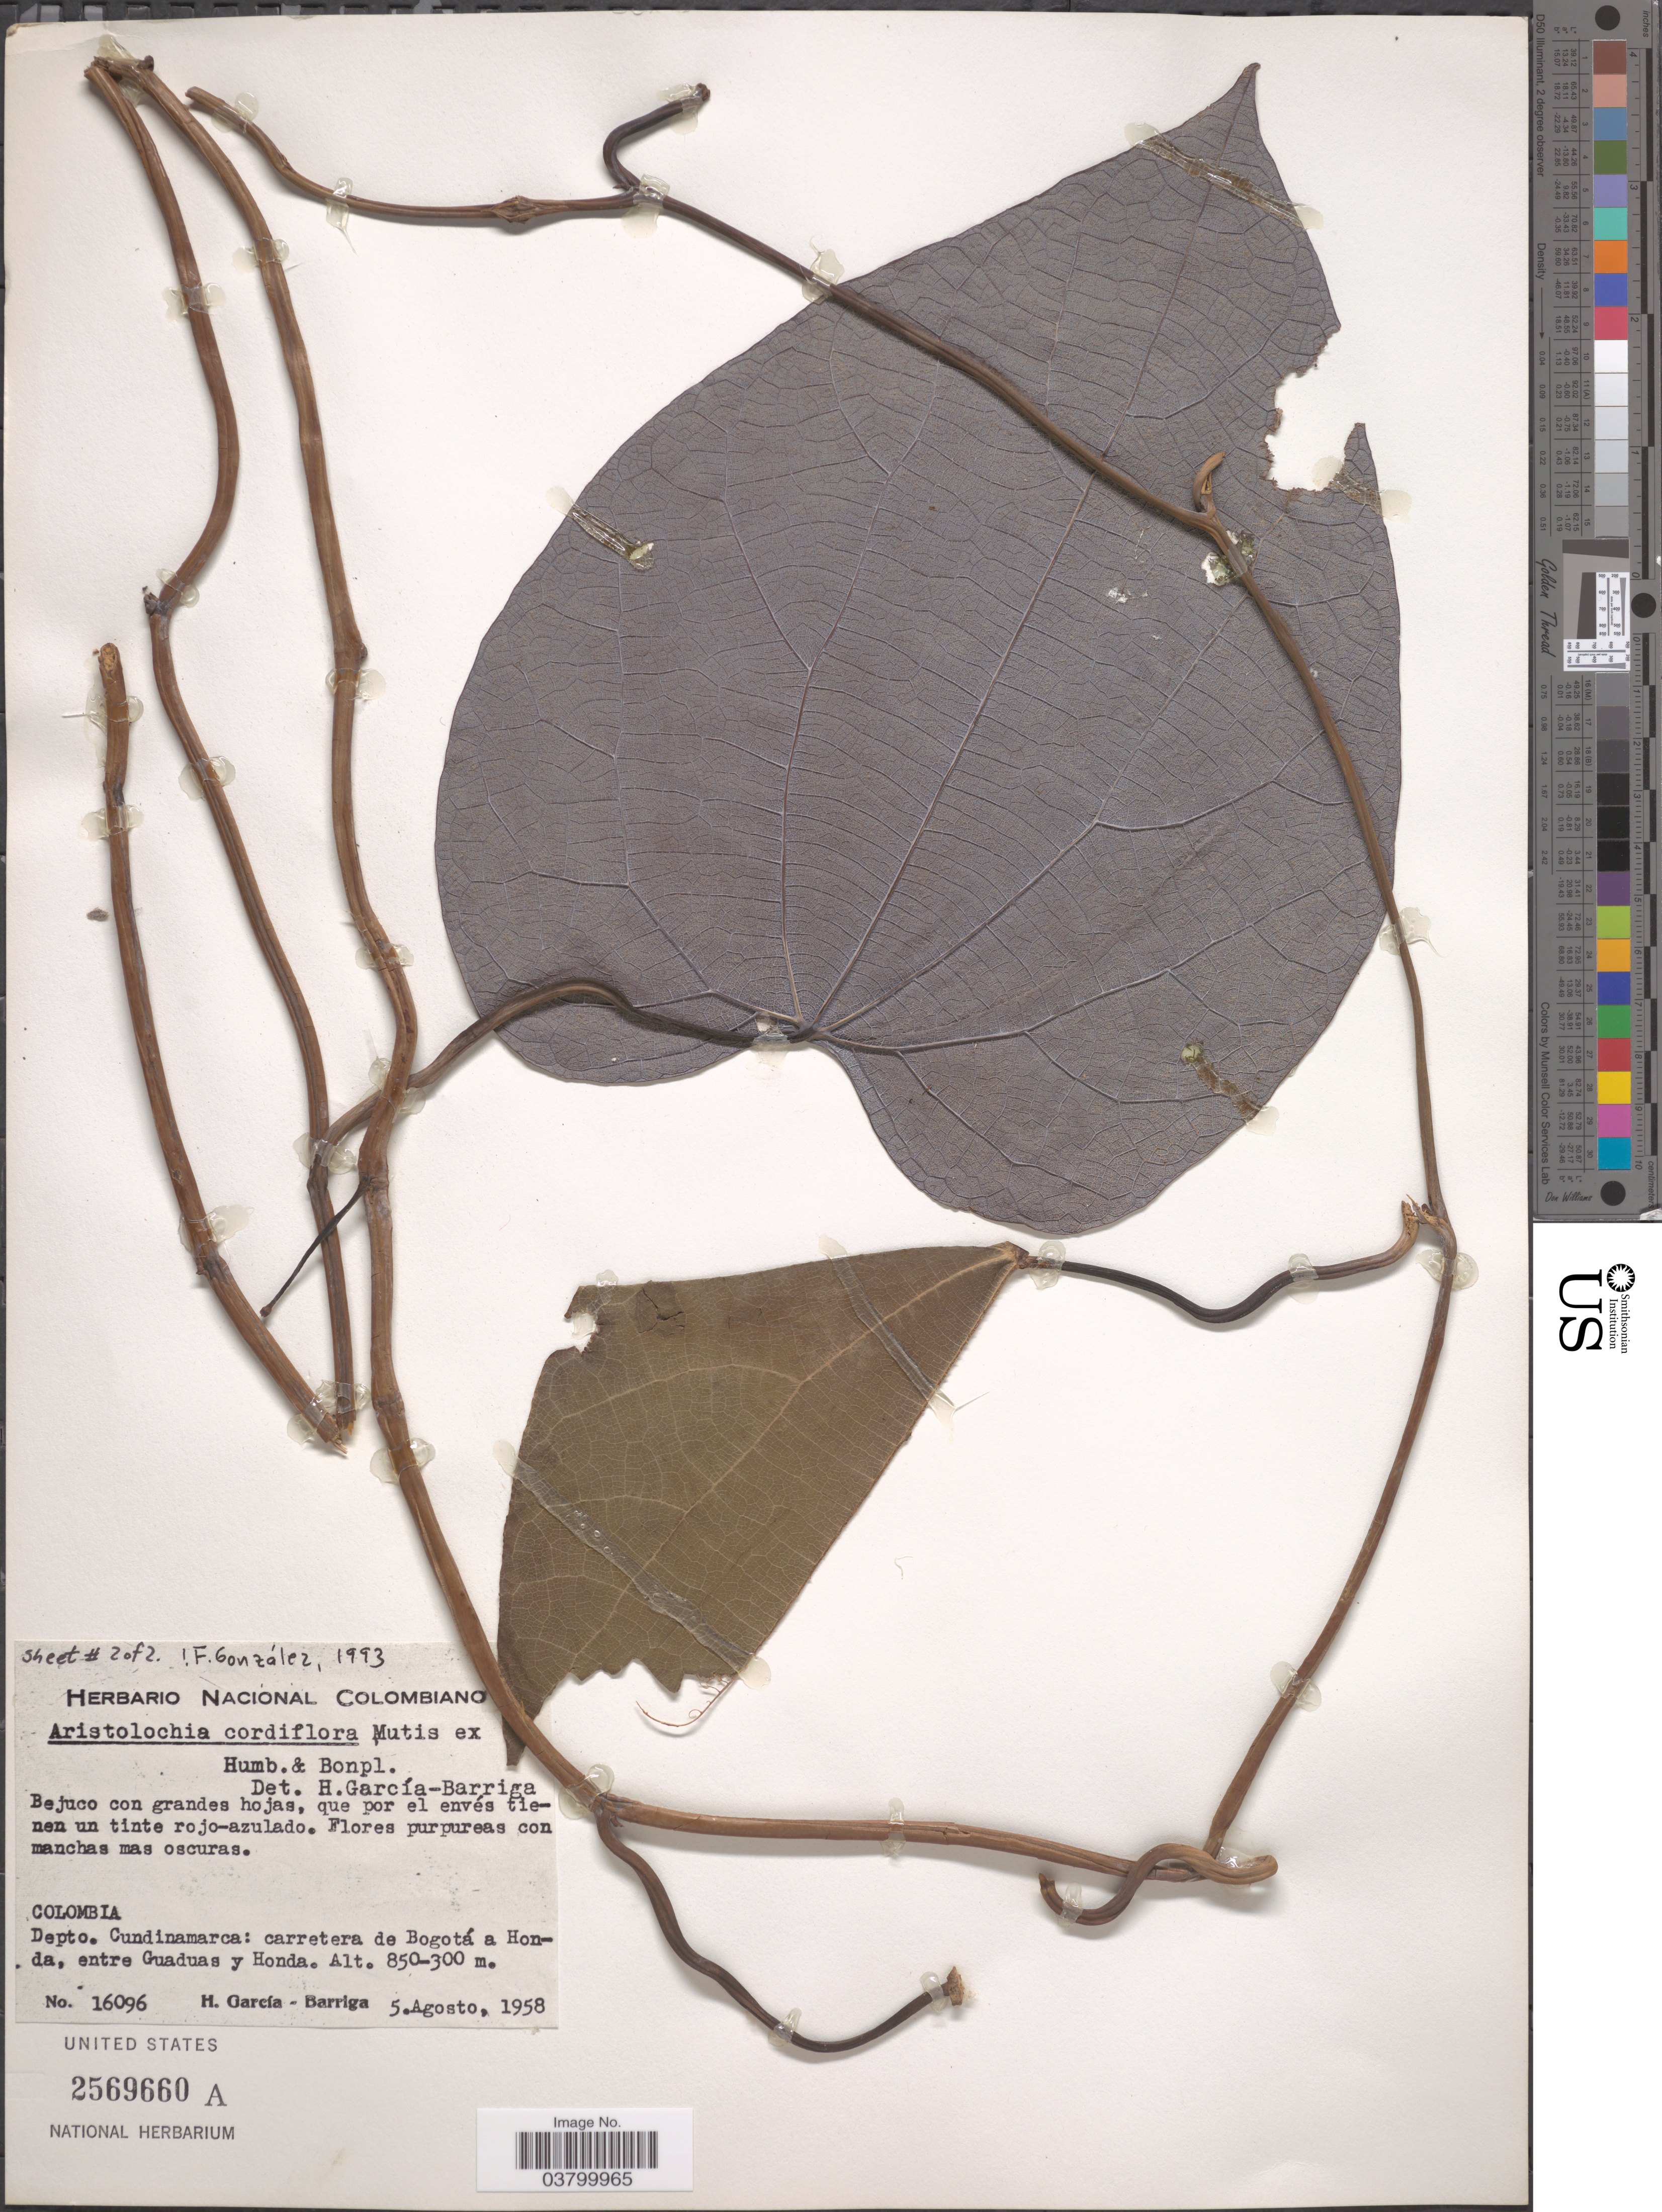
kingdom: Plantae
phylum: Tracheophyta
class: Magnoliopsida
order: Piperales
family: Aristolochiaceae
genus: Aristolochia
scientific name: Aristolochia cordiflora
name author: Mutis ex Kunth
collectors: H. García Barriga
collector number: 16096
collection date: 1958-08-05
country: Colombia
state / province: Cundinamarca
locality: Depto. Cundinamarca: carretera de Bogotá a Honda, entre Guaduas y Honda.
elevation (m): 300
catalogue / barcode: US 2569660A